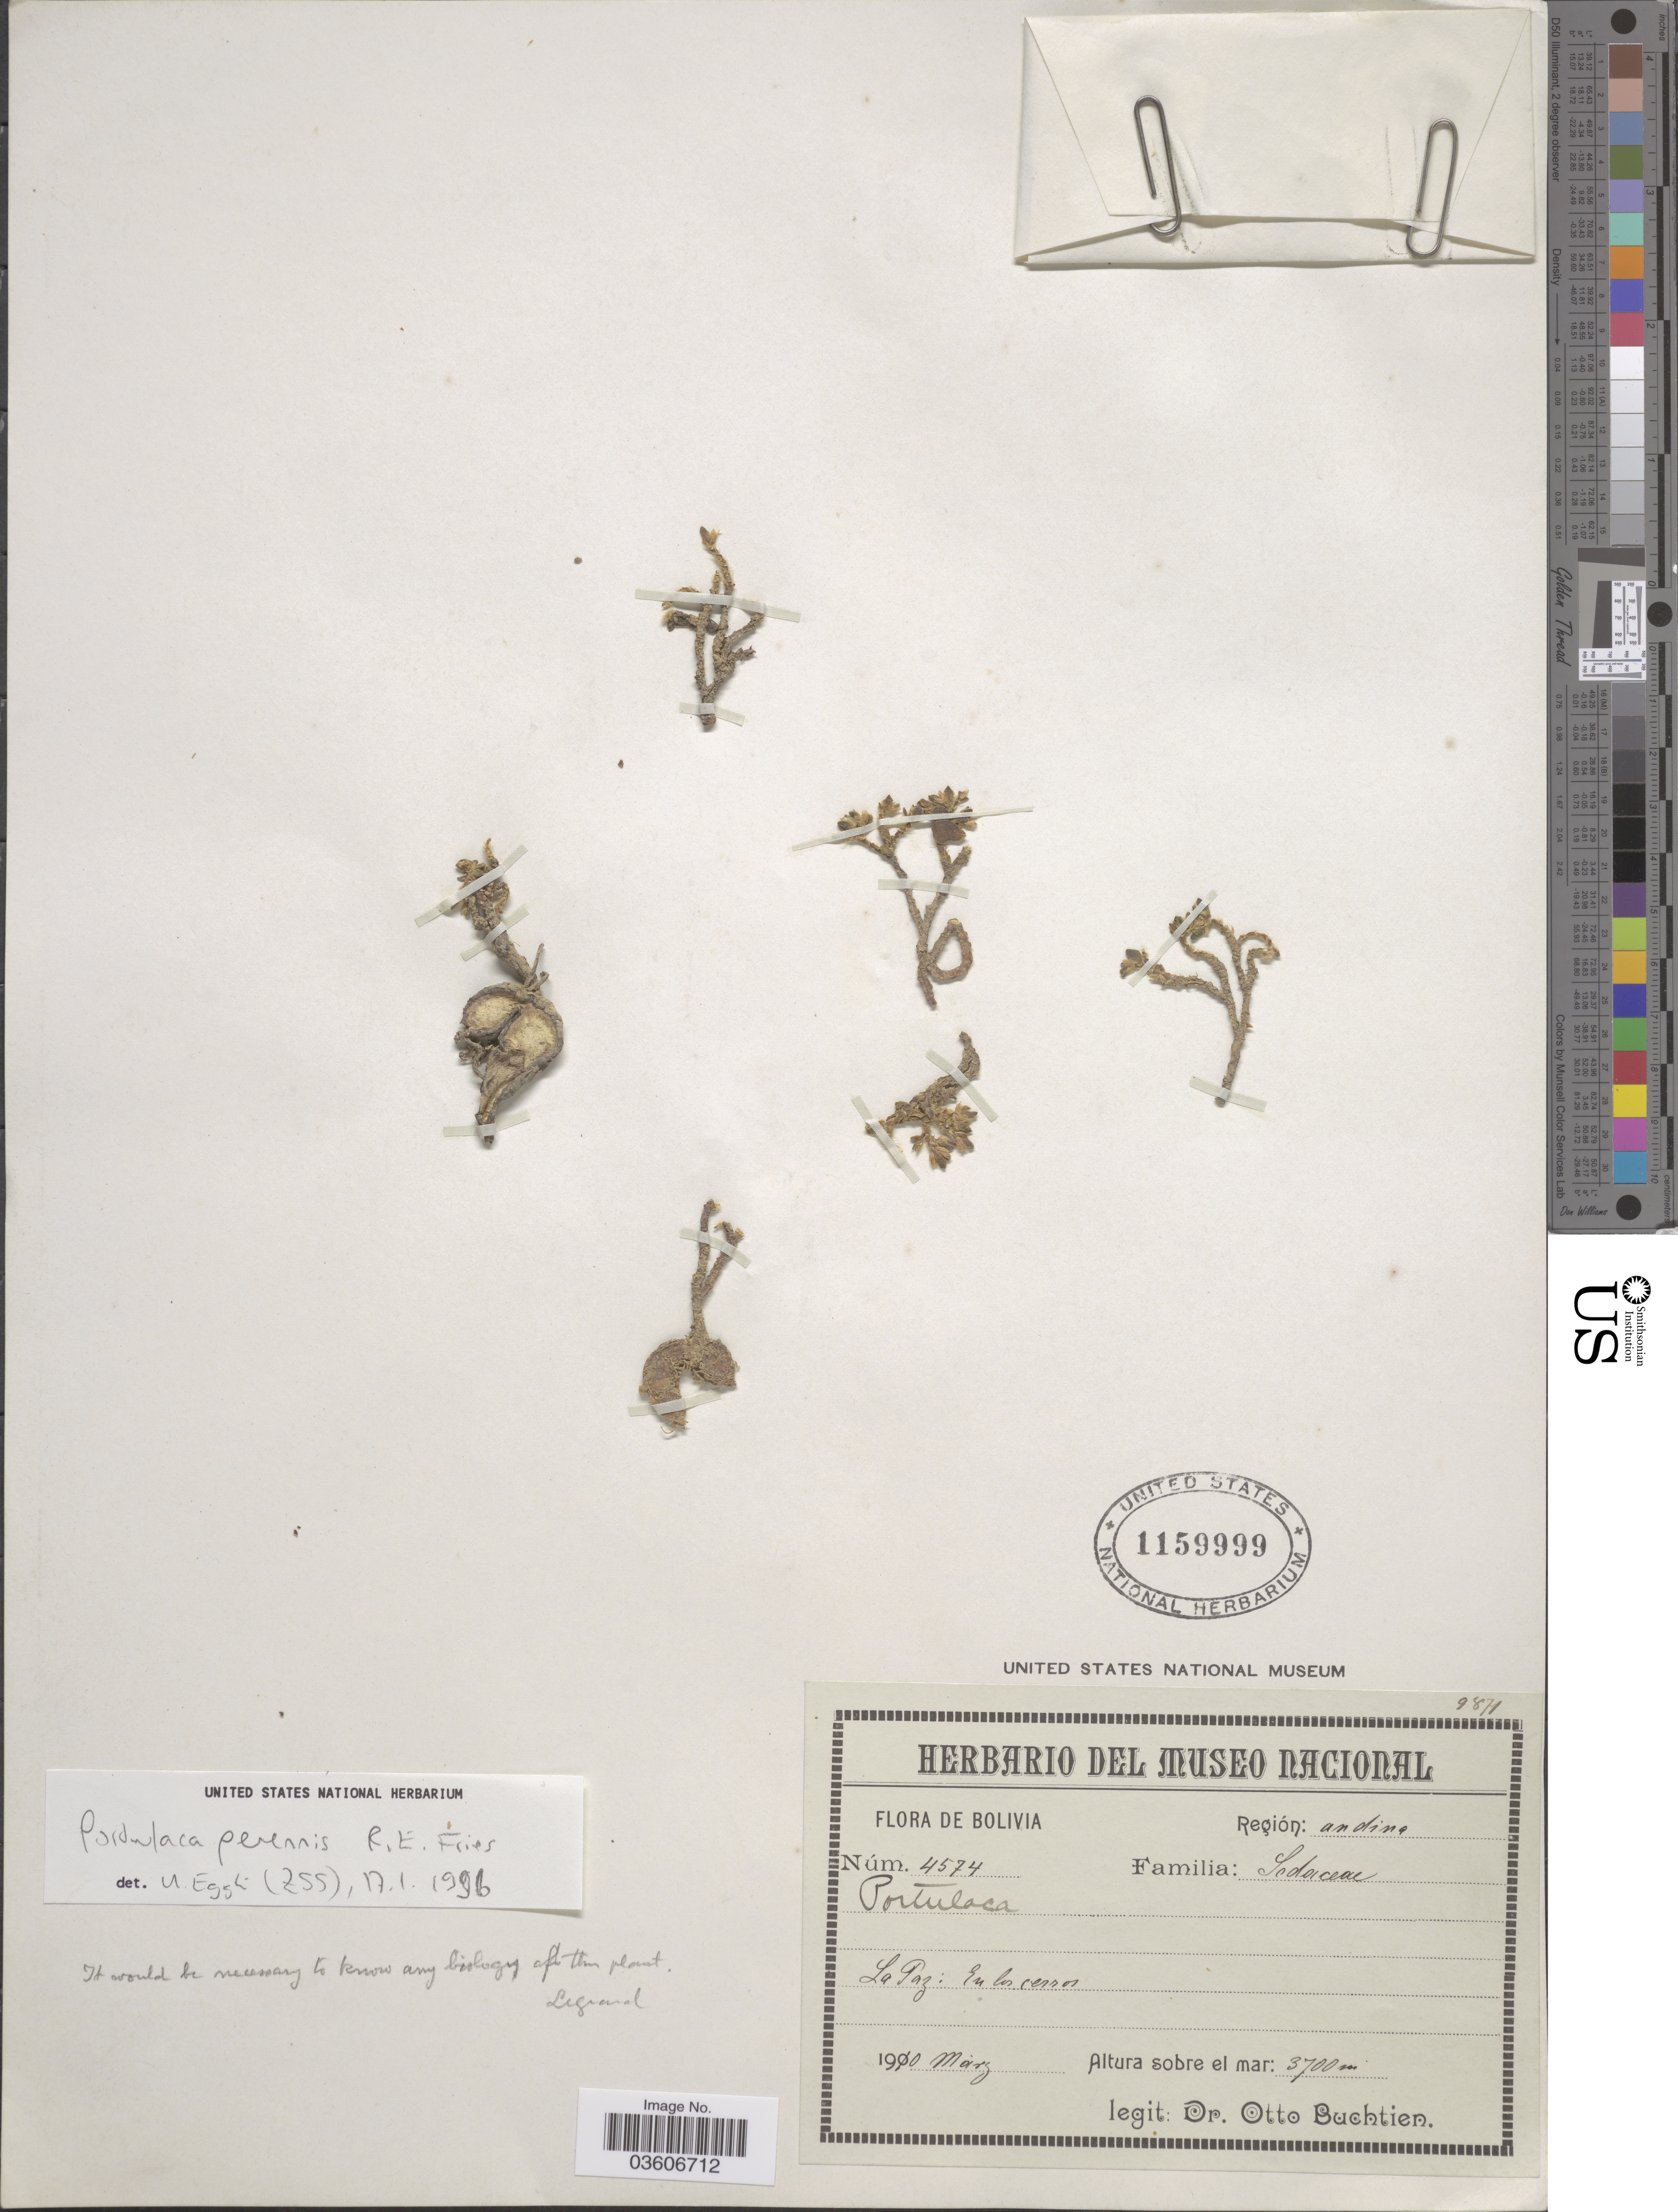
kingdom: Plantae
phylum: Tracheophyta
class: Magnoliopsida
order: Caryophyllales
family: Portulacaceae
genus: Portulaca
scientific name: Portulaca perennis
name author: R.E. Fr.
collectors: O. Buchtien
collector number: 4574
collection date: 1910-03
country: Bolivia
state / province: La Paz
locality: Región: andina. En los cerros.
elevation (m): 3700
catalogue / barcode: US 1159999